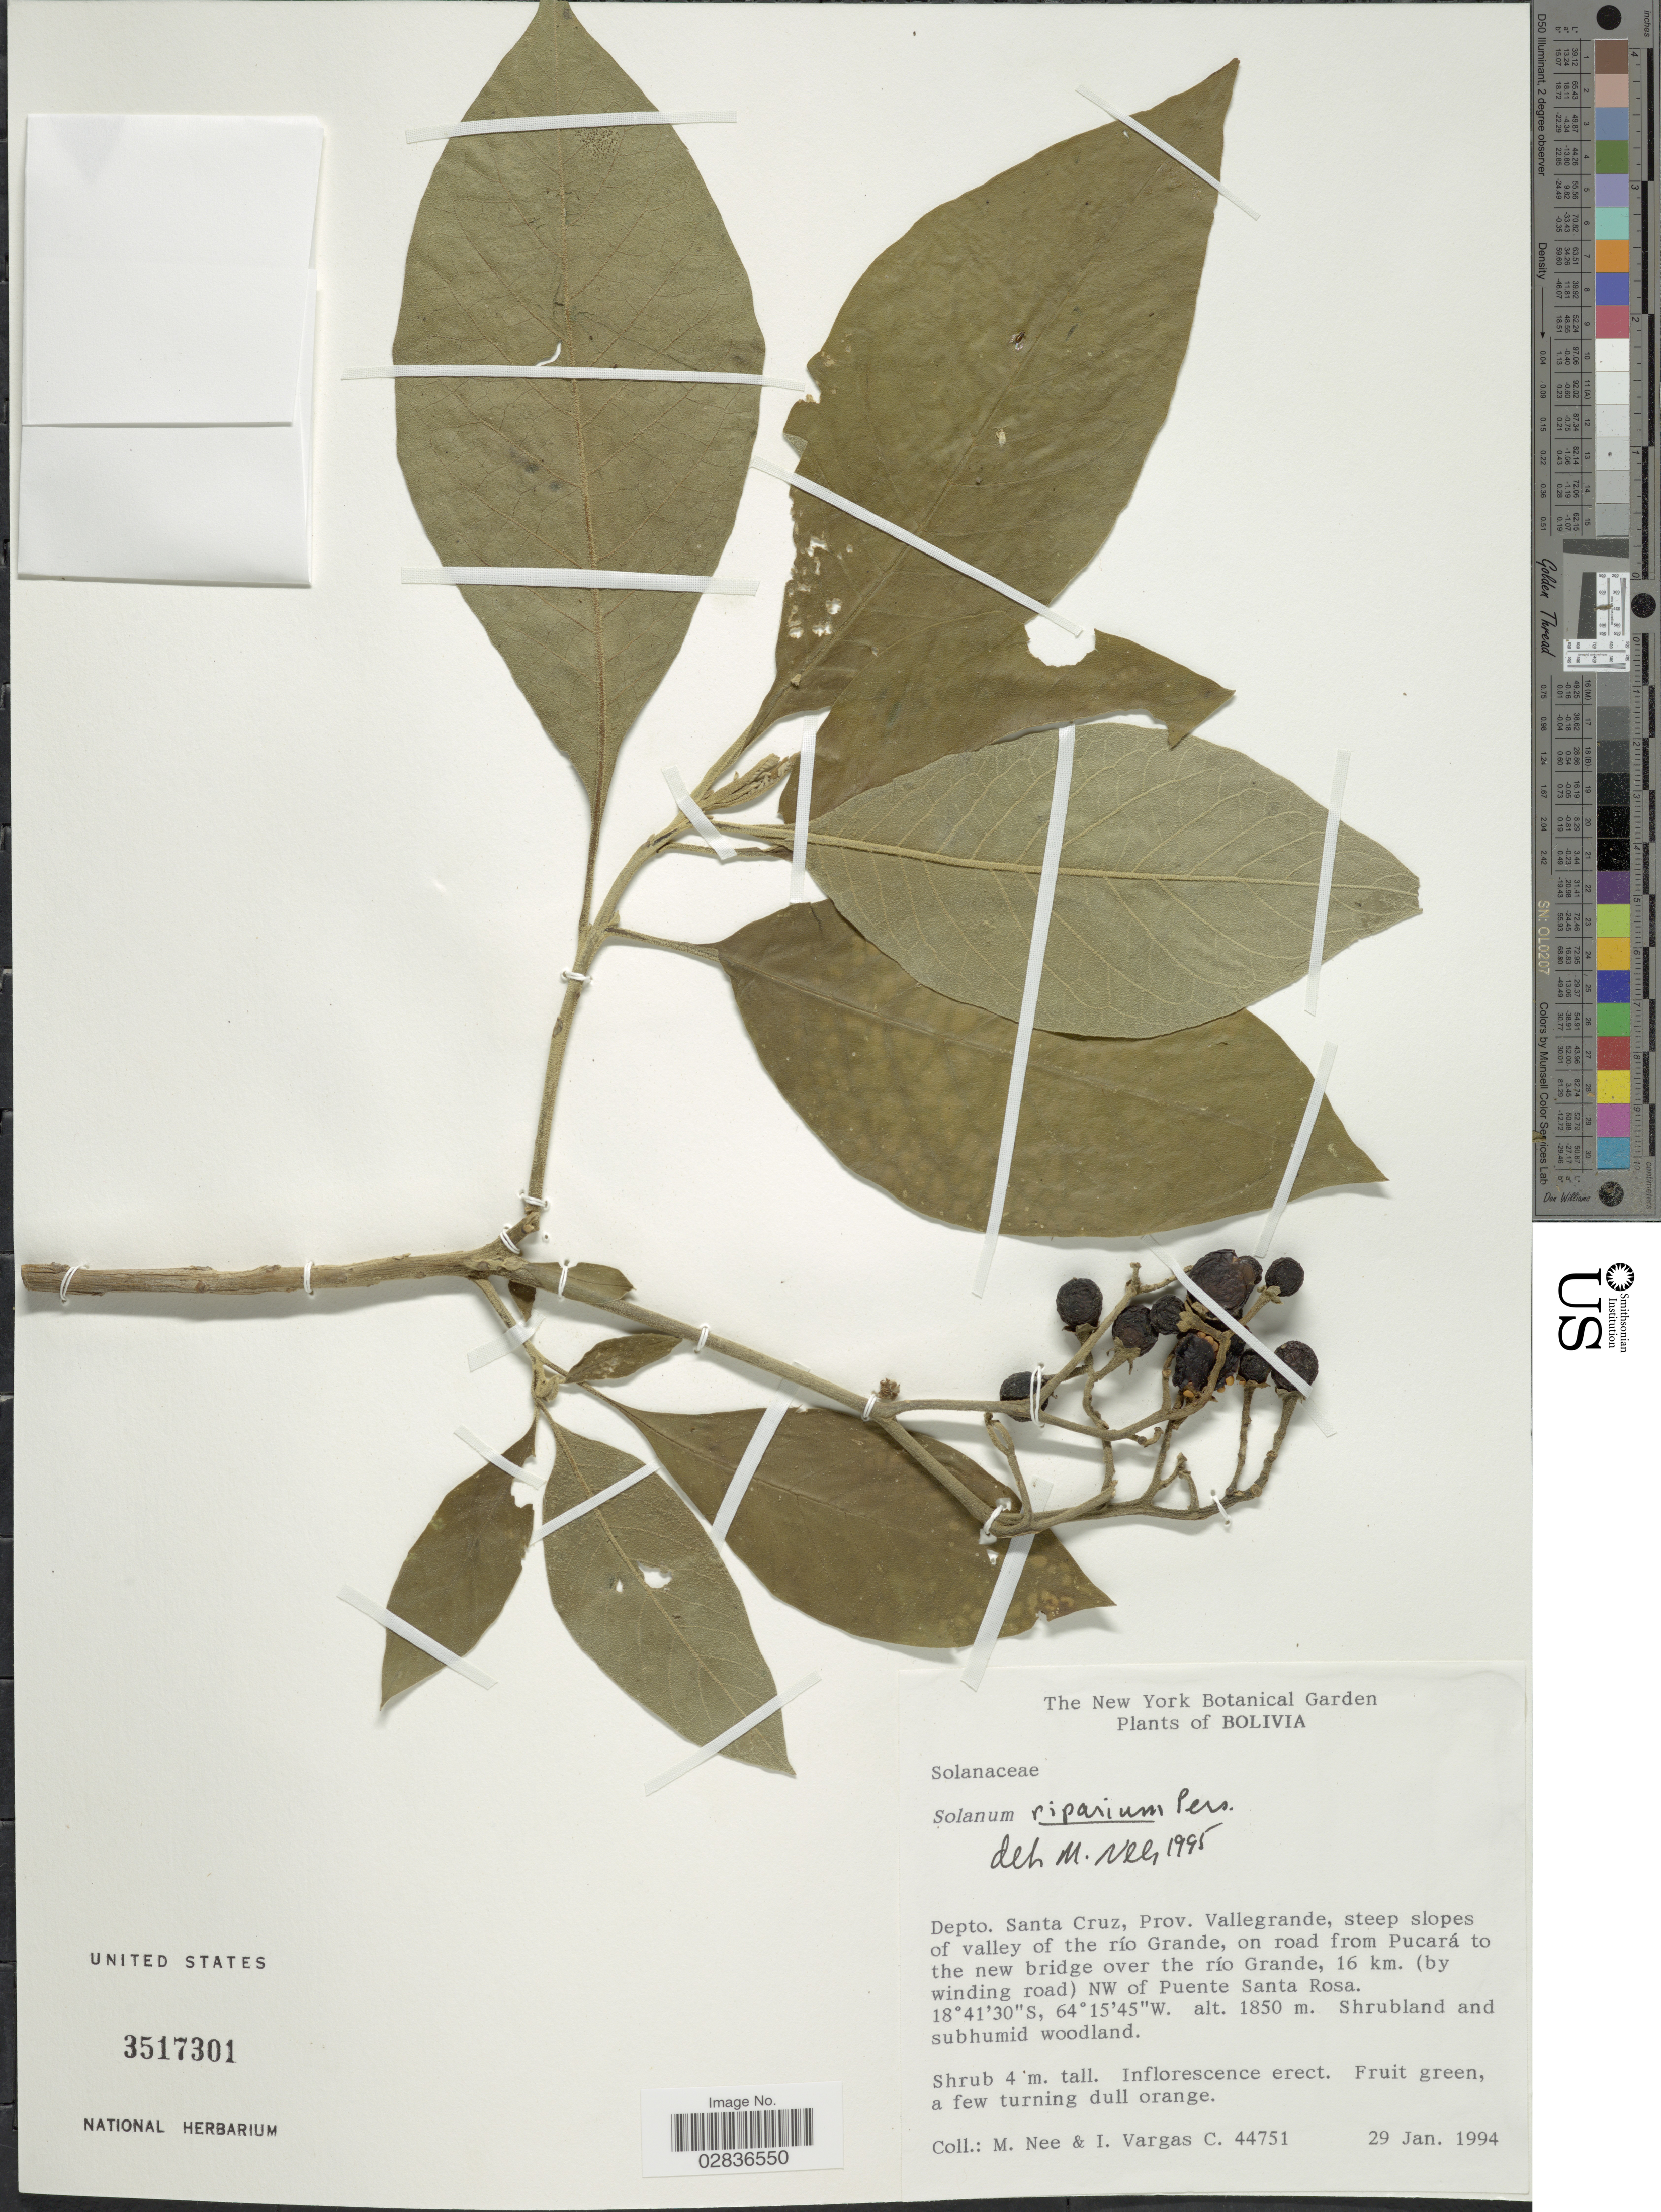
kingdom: Plantae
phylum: Tracheophyta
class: Magnoliopsida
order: Solanales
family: Solanaceae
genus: Solanum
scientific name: Solanum riparium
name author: Pers.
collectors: M. Nee & I. Vargas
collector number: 44751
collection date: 1994-01-29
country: Bolivia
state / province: Santa Cruz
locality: Depto. Santa Cruz. Prov. Vallegrande, steep slopes of valley of the río Grande, on road from Pucará to the new bridge over the río Grande, 16 km. (by winding road) NW of Puente Santa Rosa.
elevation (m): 1850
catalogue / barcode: US 3517301